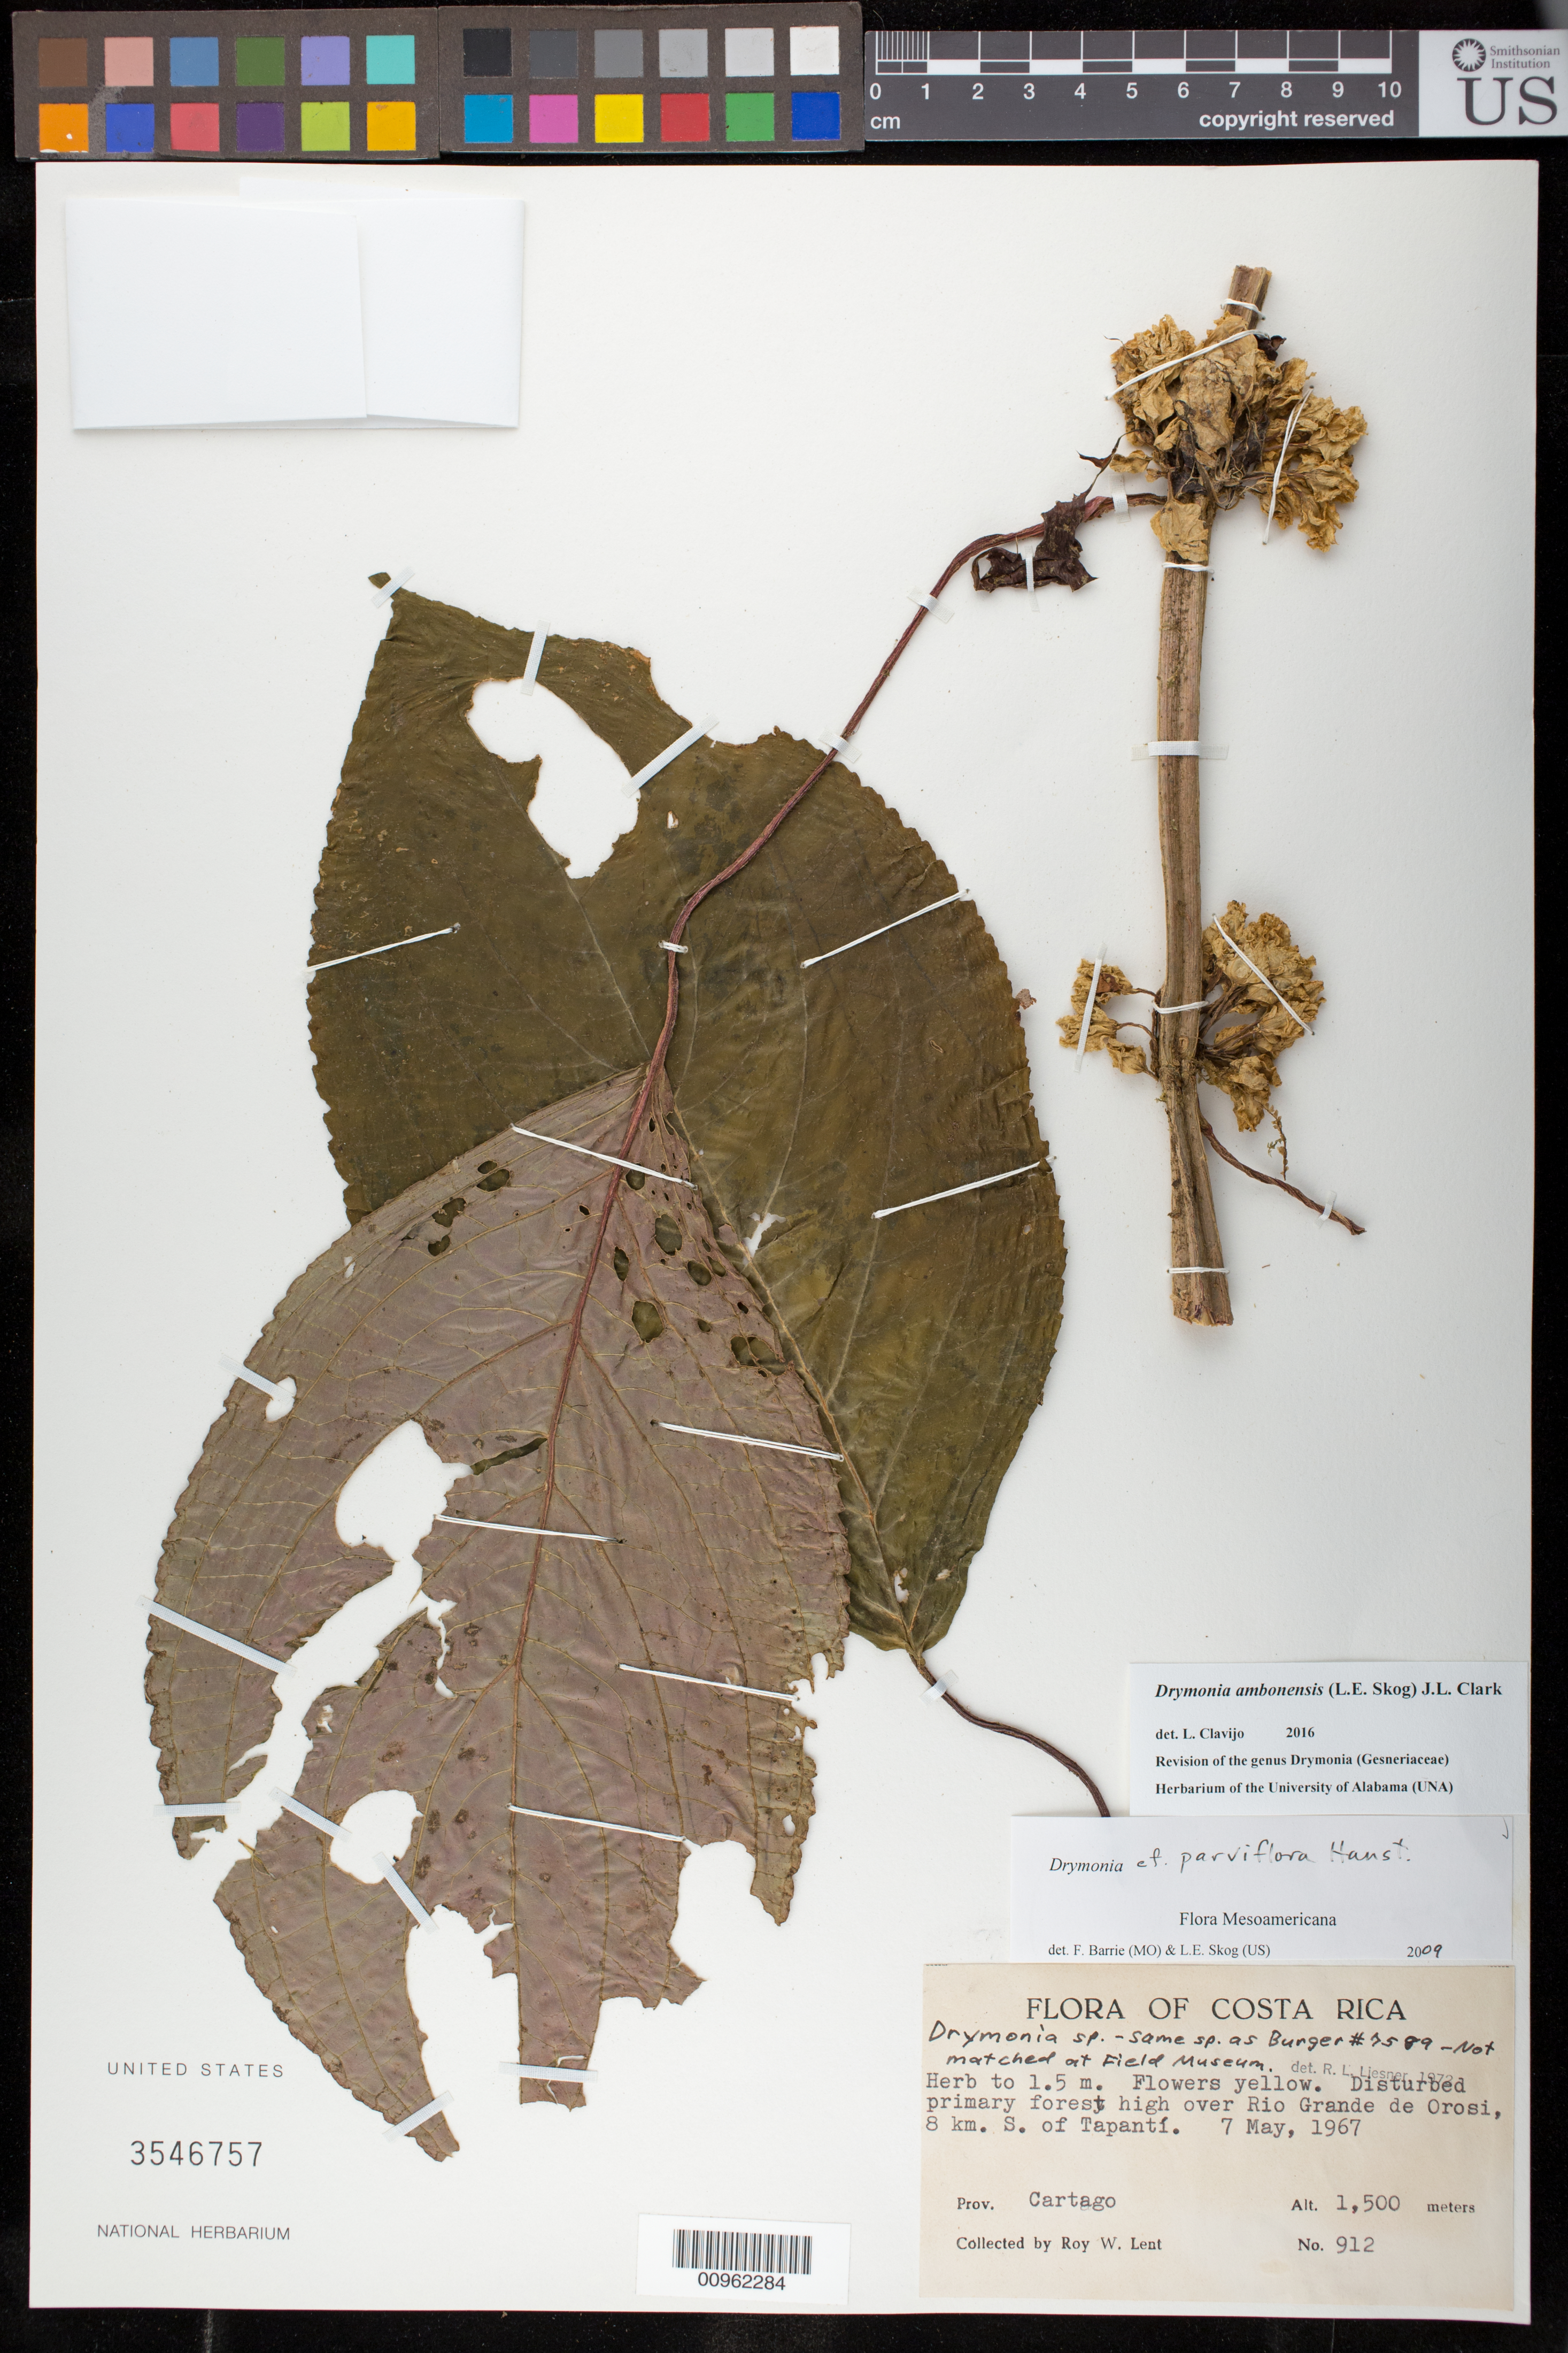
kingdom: Plantae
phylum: Tracheophyta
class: Magnoliopsida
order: Lamiales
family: Gesneriaceae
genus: Drymonia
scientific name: Drymonia ambonensis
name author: (L.E. Skog) J.L. Clark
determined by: Clavijo, L.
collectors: R. W. Lent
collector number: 912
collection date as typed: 07 May 1967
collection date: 1967-05-07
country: Costa Rica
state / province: Cartago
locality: High over Rio Grande de Orosi, 8 km S of Tapantí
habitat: Disturbed primary forest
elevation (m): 1500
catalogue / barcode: US 3546757